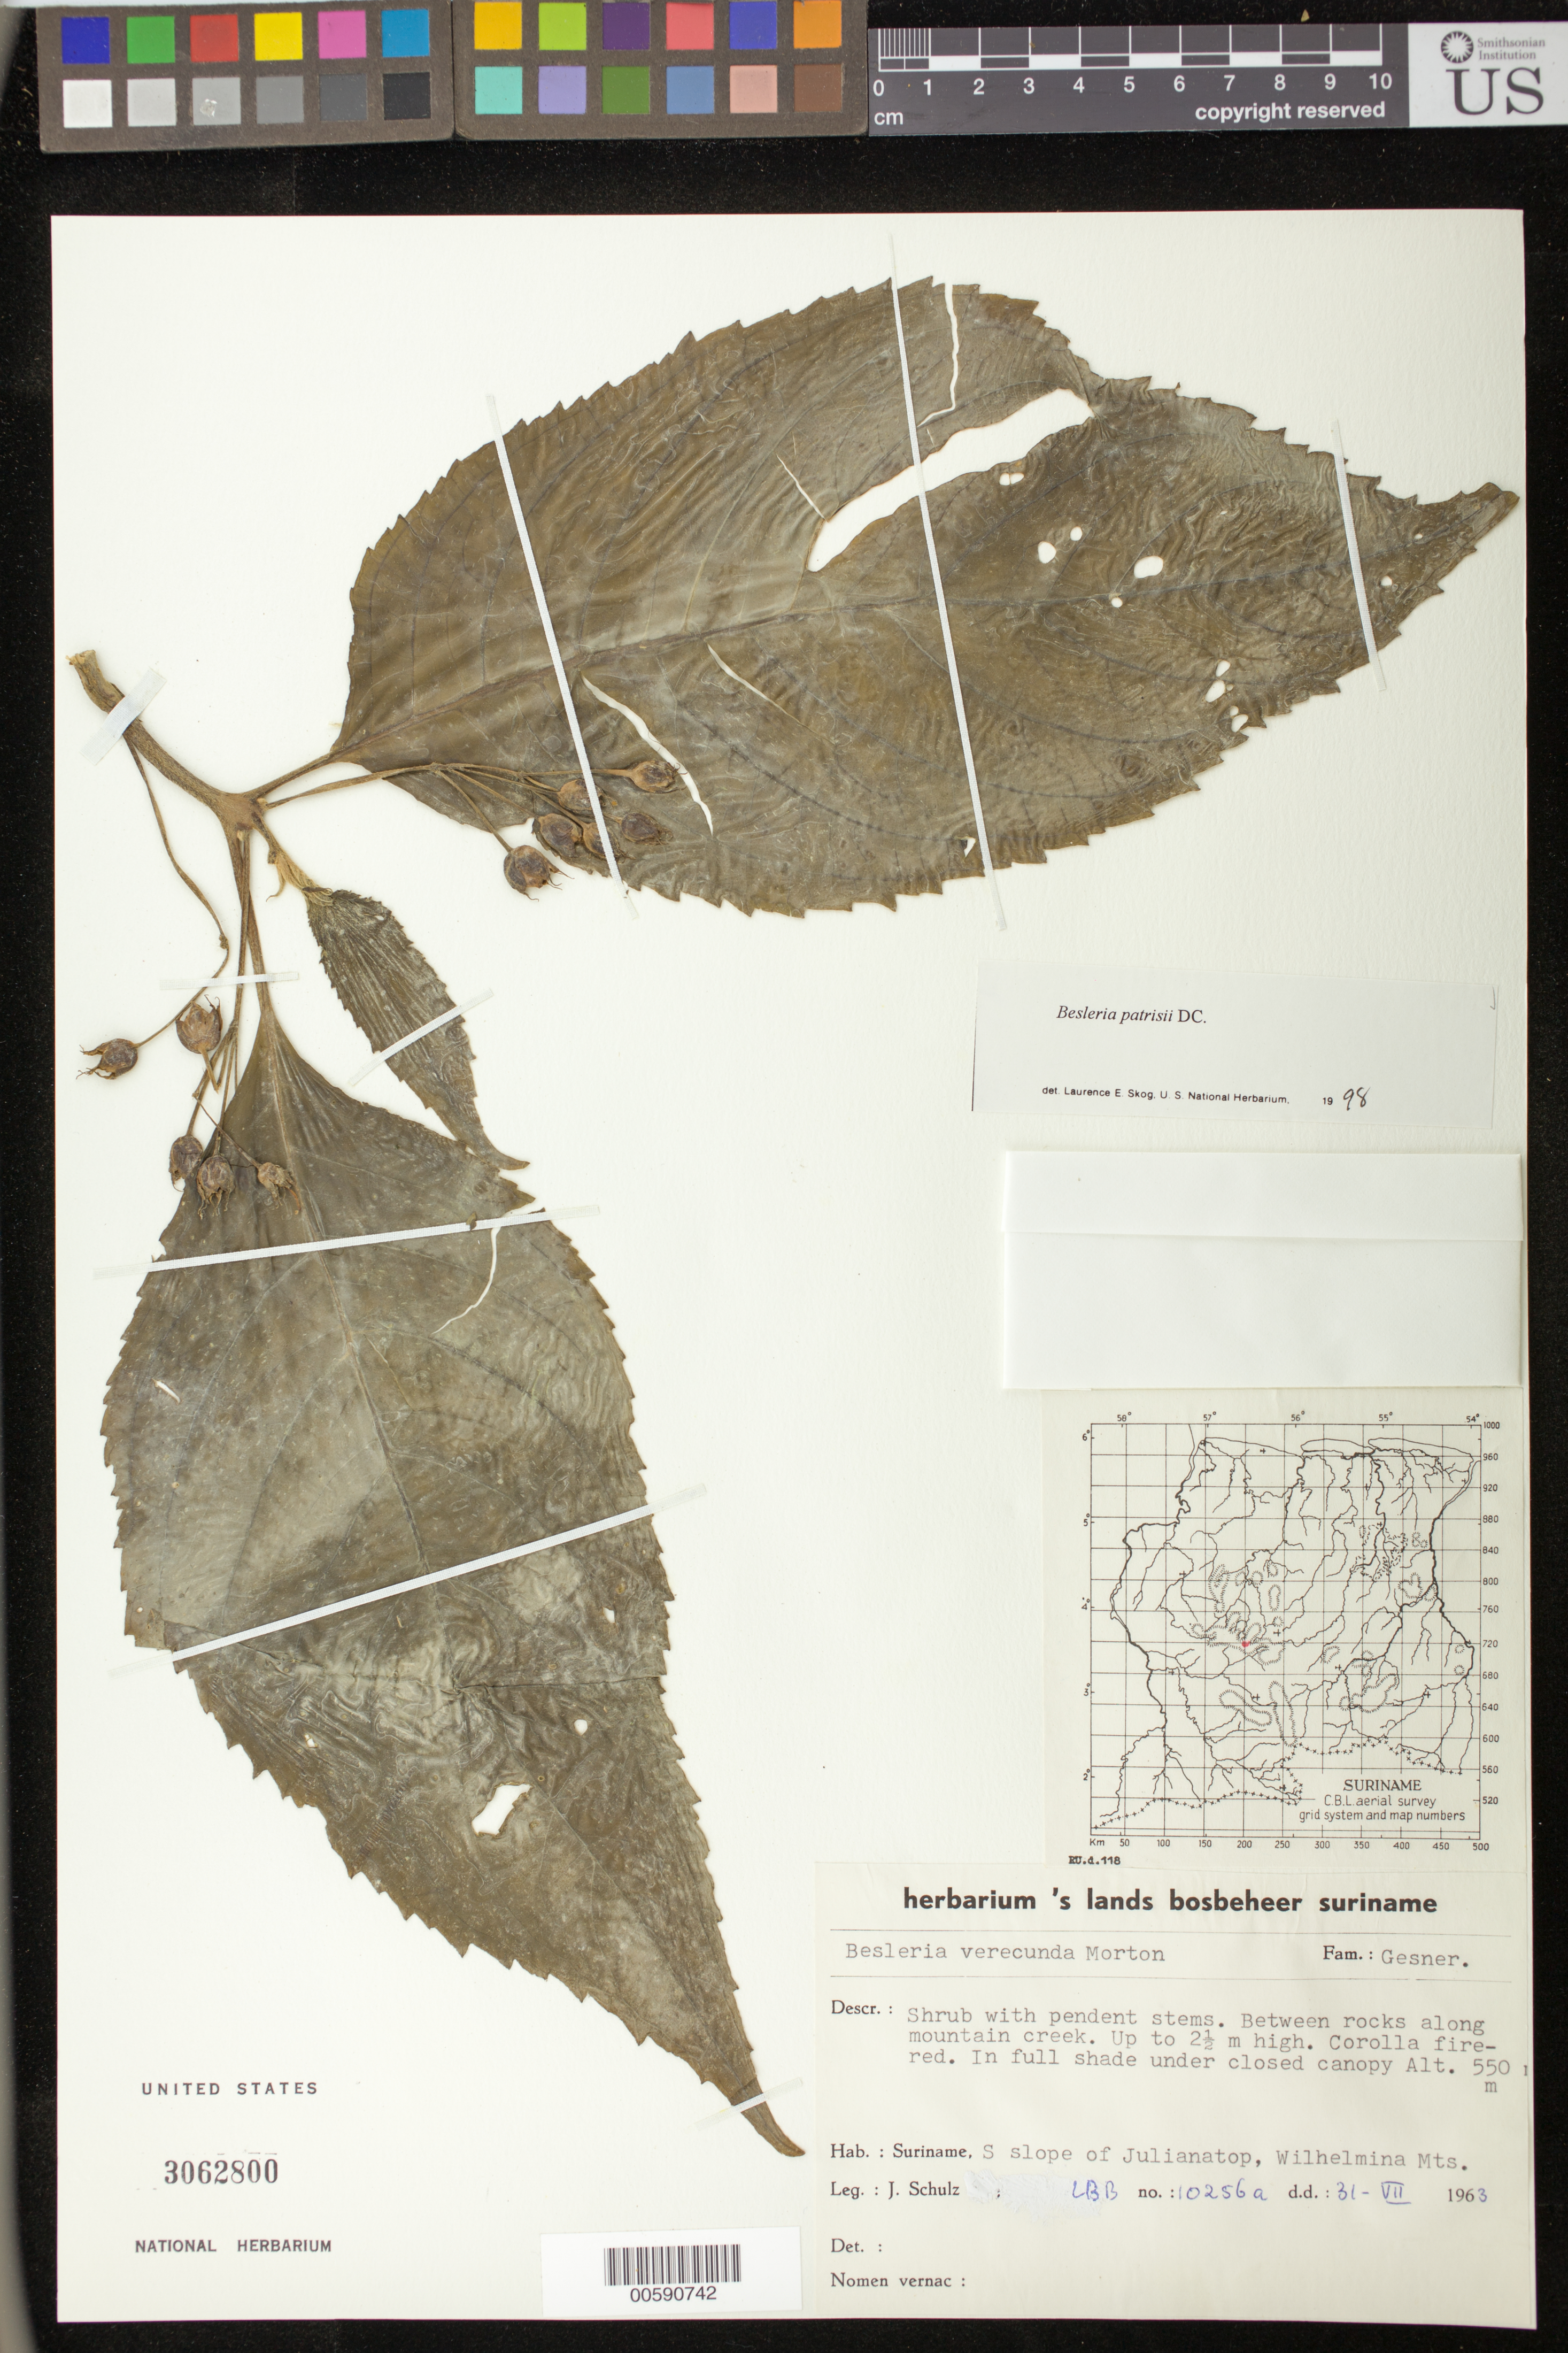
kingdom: Plantae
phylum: Tracheophyta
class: Magnoliopsida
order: Lamiales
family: Gesneriaceae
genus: Besleria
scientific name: Besleria patrisii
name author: DC.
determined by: Skog, Laurence E.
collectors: J. P. Schulz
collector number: LBB 10256 a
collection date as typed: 31 Jul 1963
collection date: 1963-07-31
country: Suriname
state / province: Sipaliwini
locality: S slope of Julianatop, Wilhelmina Mts.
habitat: In full shade under closed canopy; between rocks along mountain creek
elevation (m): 550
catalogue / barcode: US 3062800